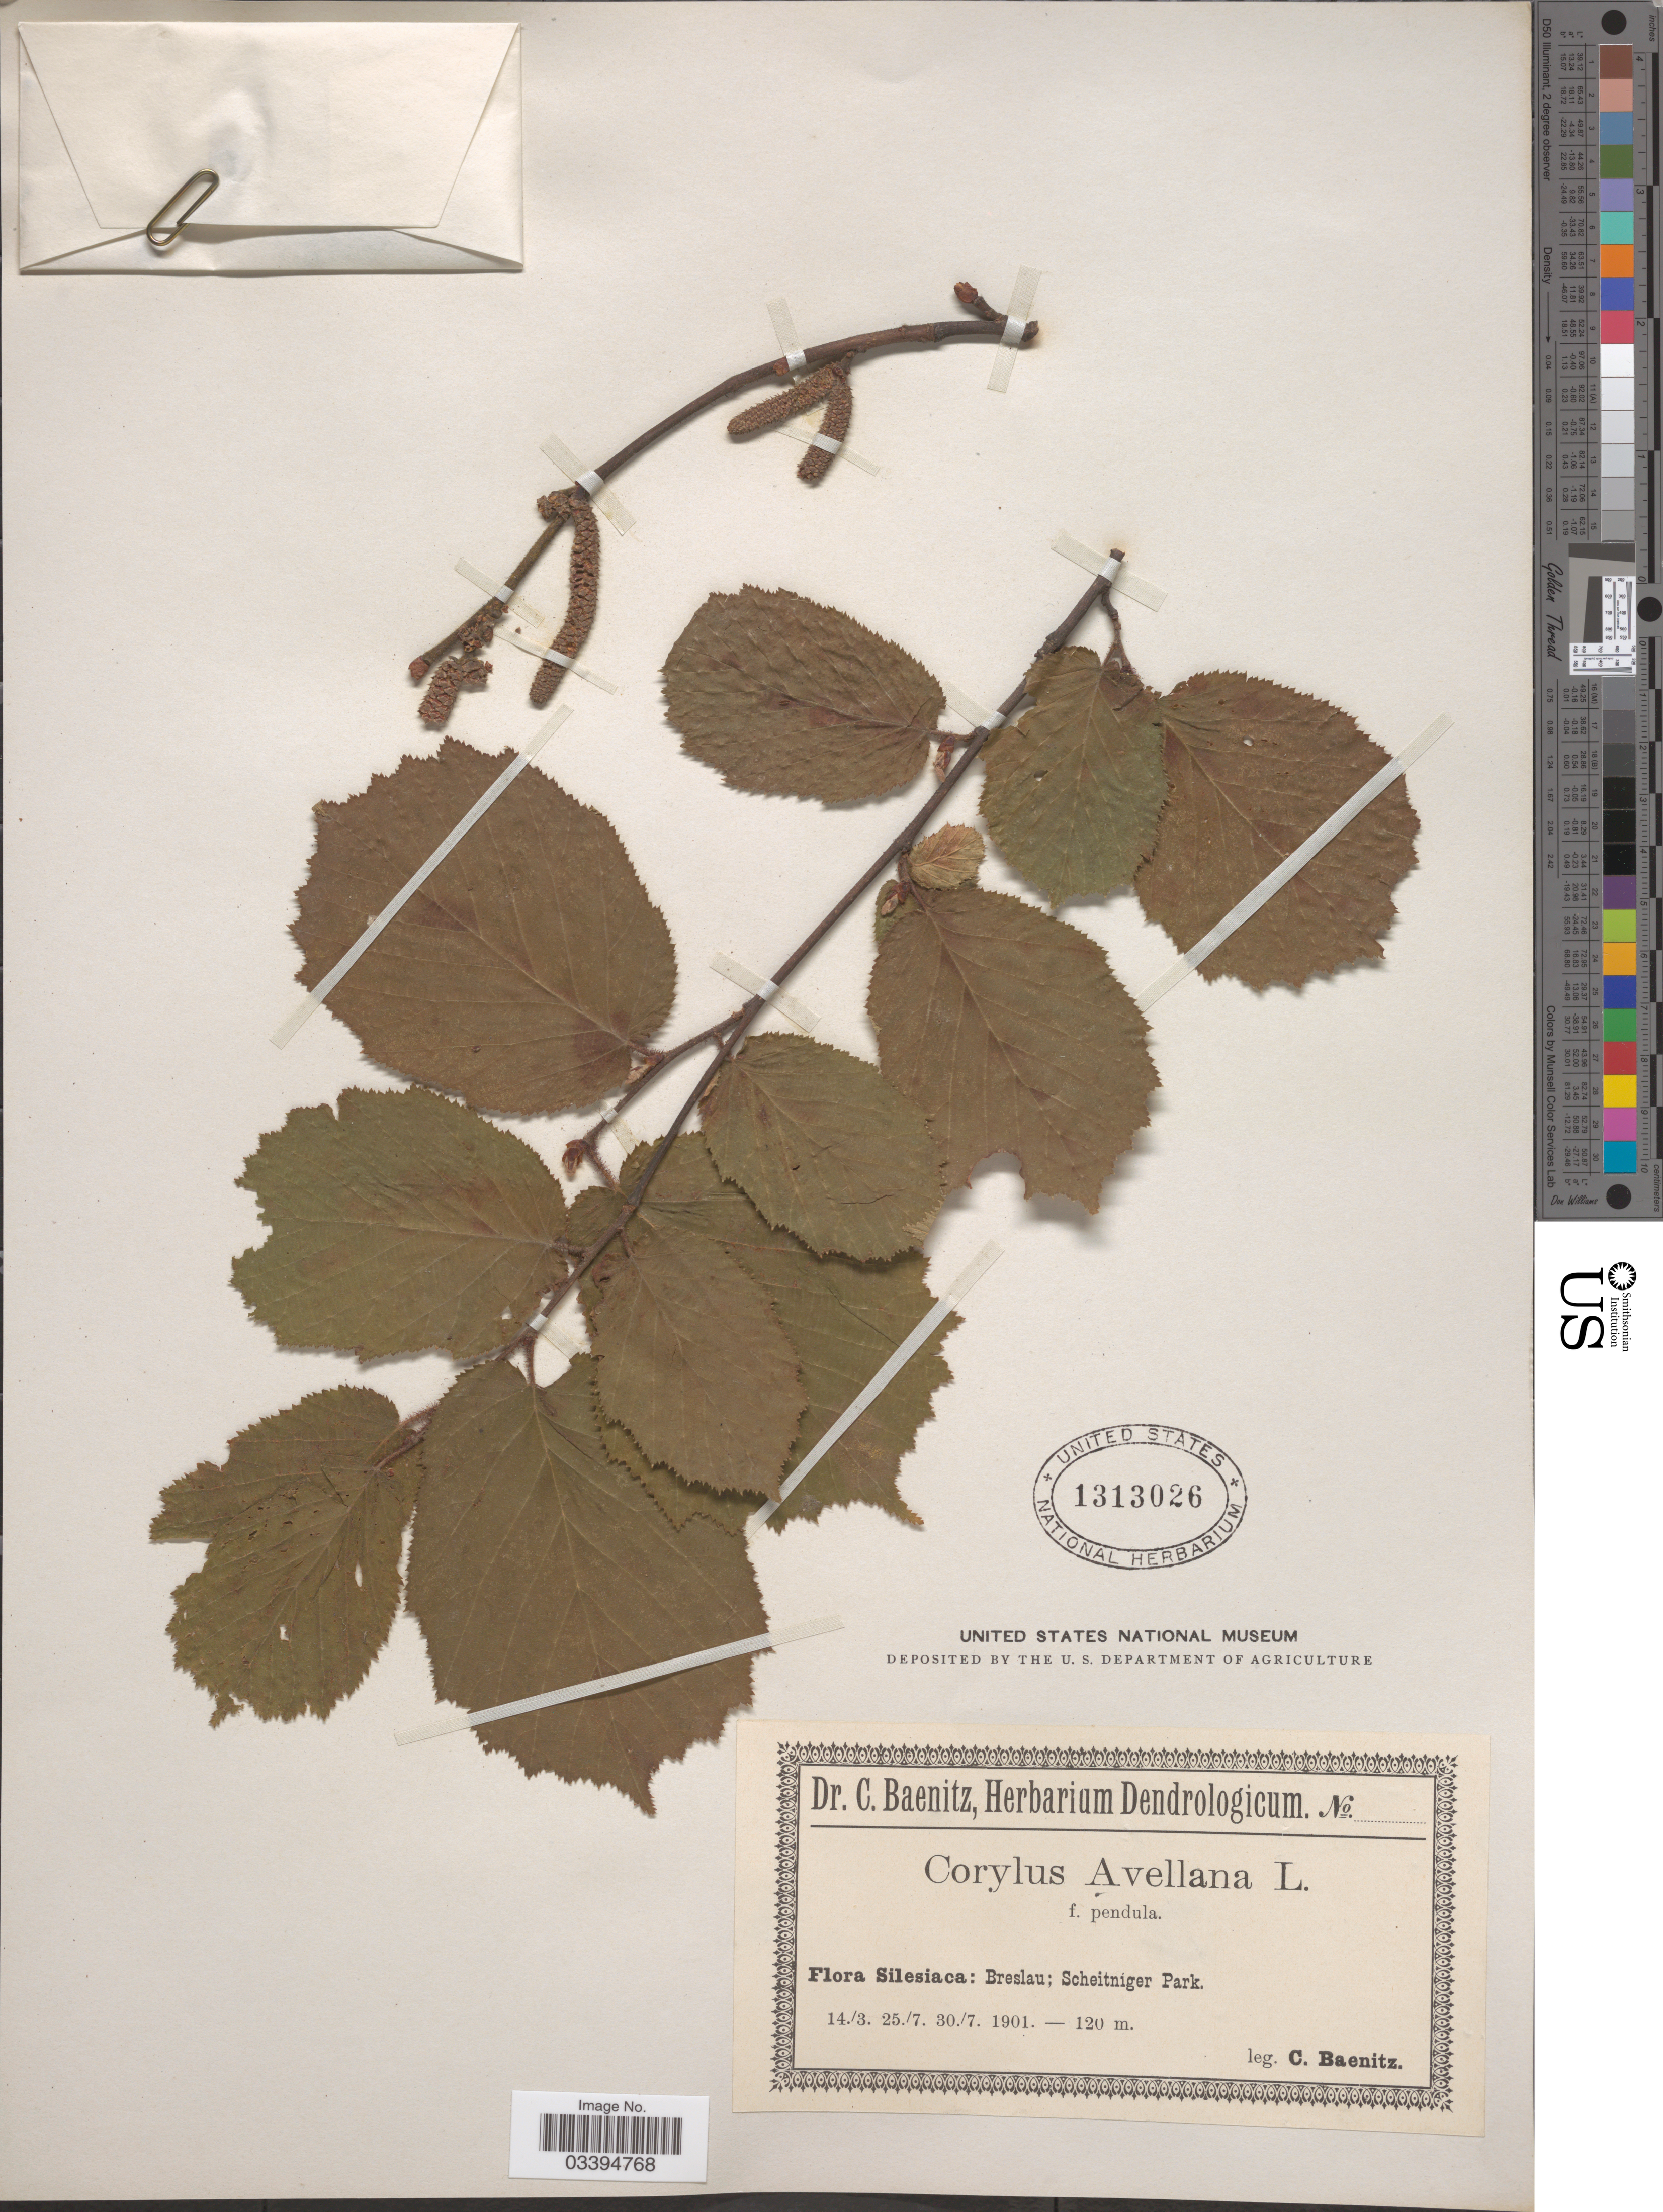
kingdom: Plantae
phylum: Tracheophyta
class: Magnoliopsida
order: Fagales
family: Betulaceae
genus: Corylus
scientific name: Corylus avellana var. pendula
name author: Goeschke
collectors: C. G. Baenitz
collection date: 1901-03-14/1901-07-30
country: Poland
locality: Silesiaca: Breslau; Scheitniger Park.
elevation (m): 120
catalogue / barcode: US 1313026